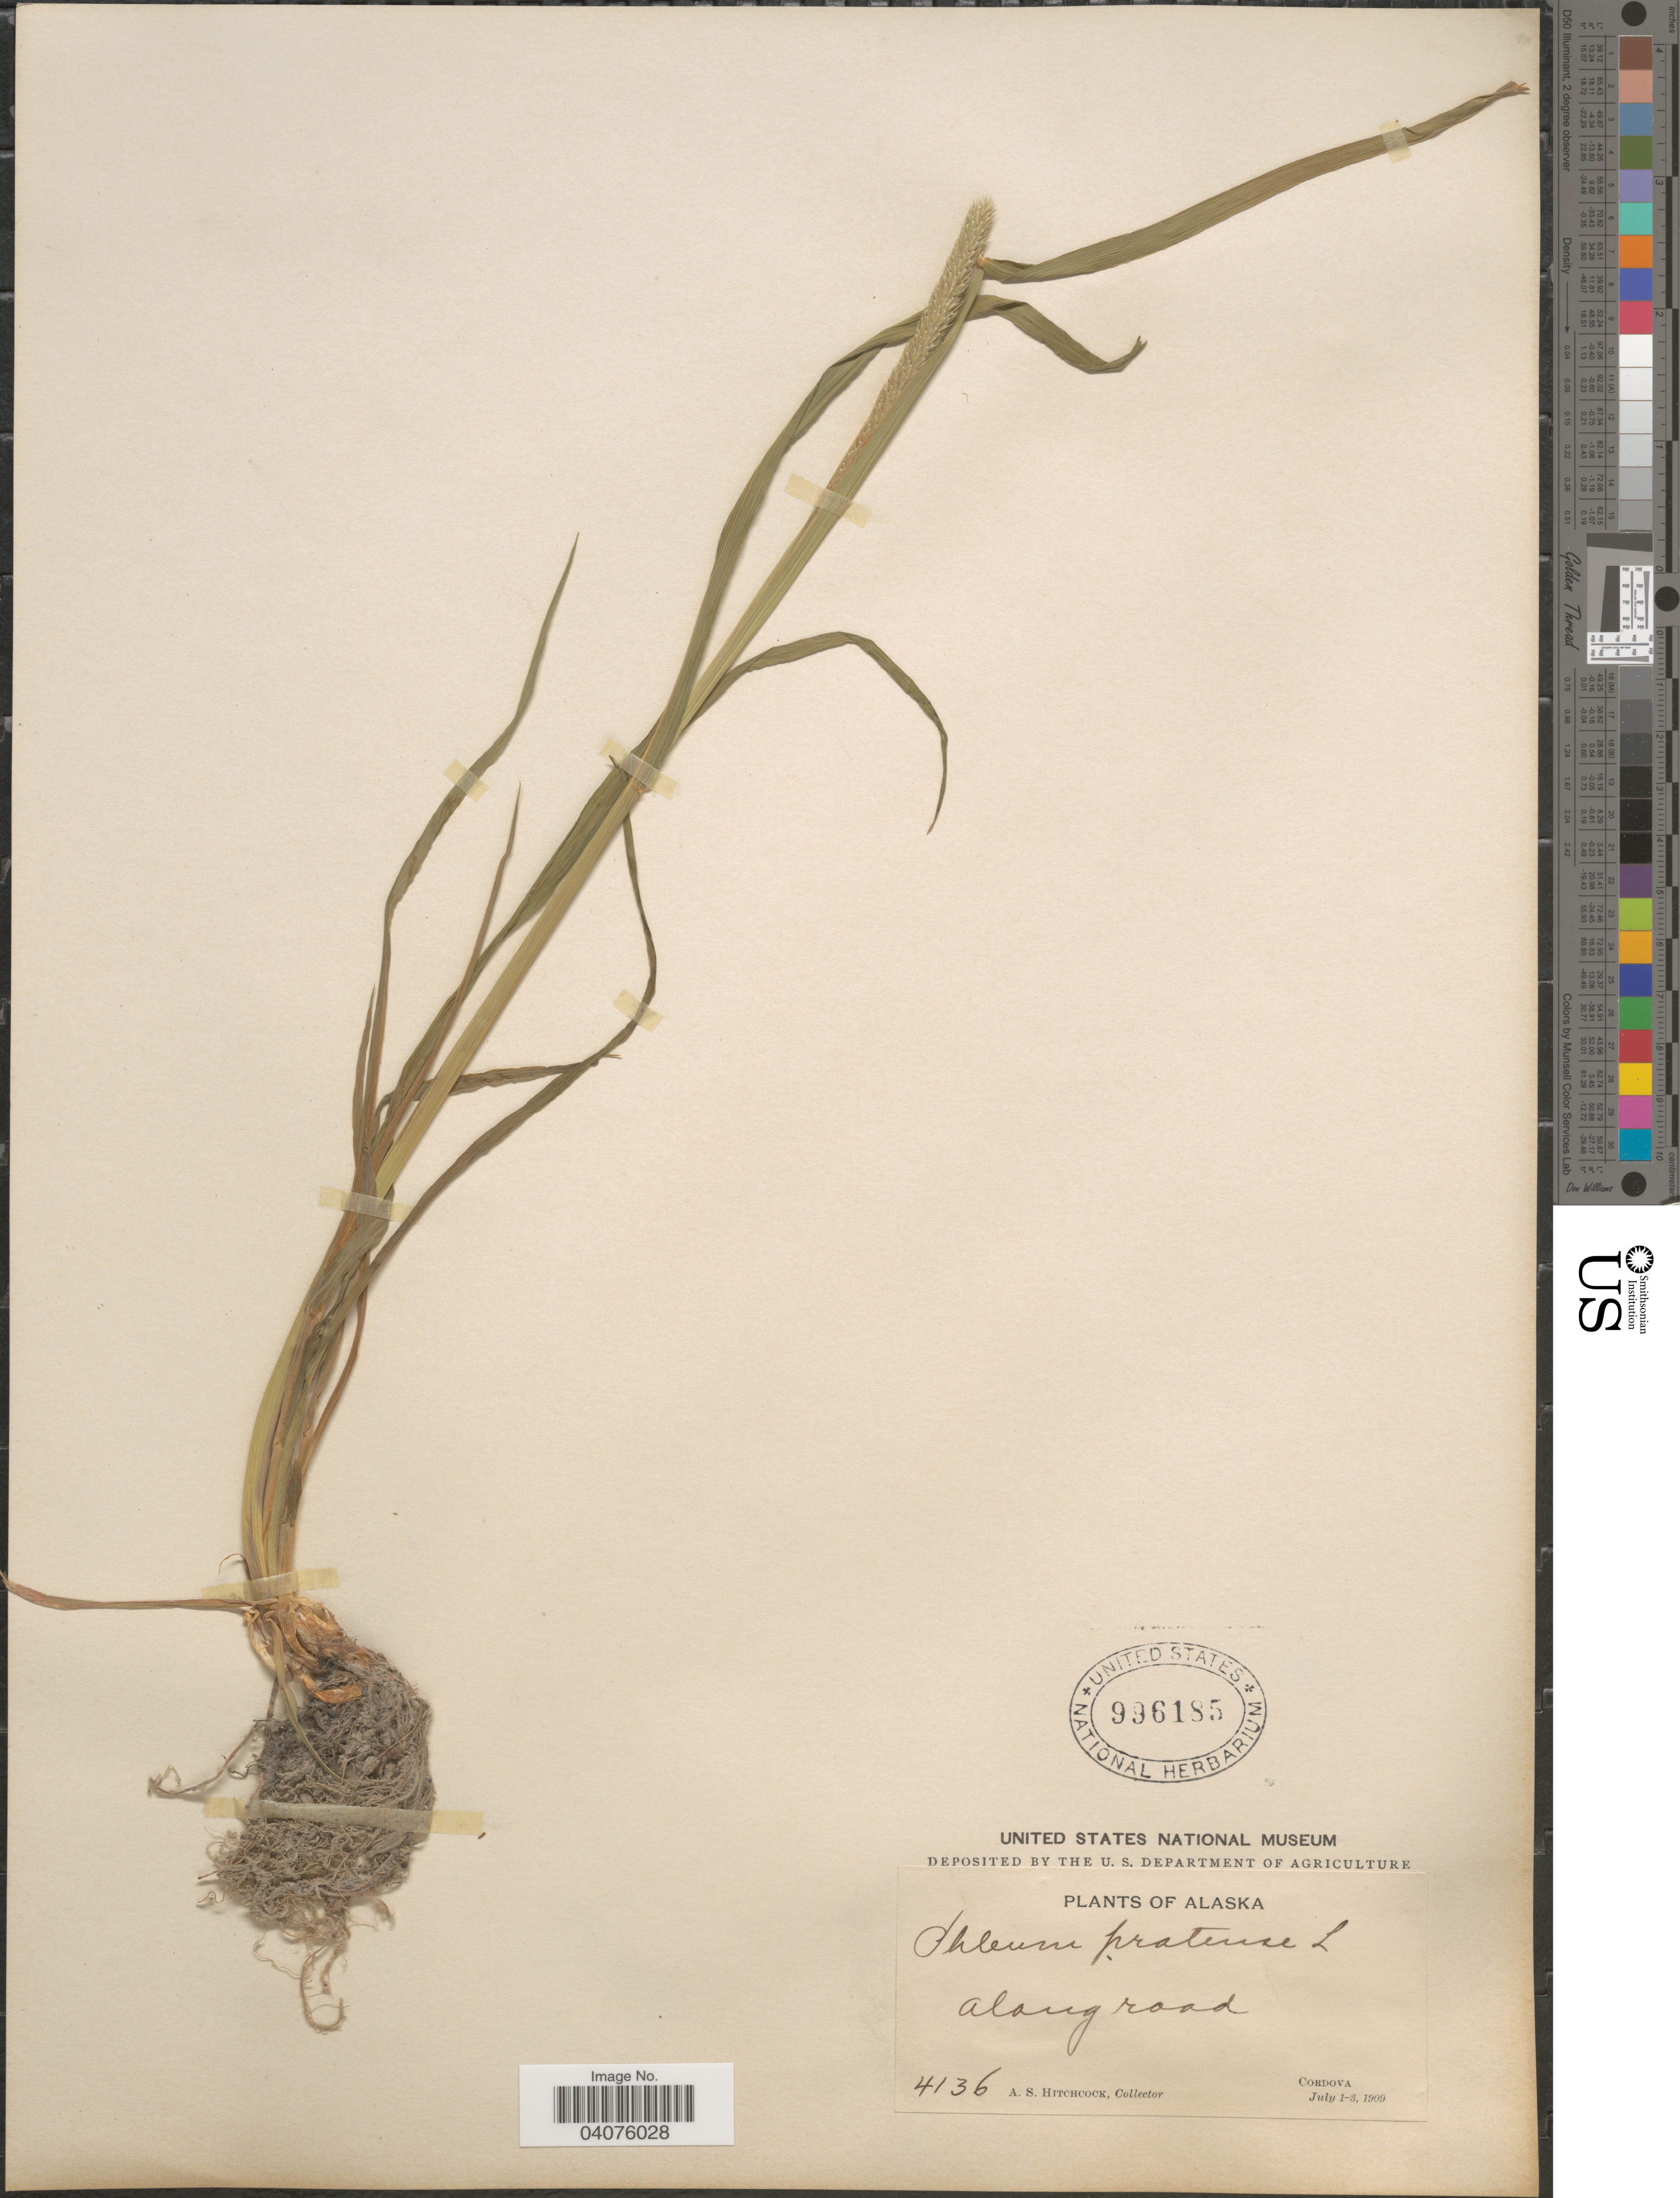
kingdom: Plantae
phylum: Tracheophyta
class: Liliopsida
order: Poales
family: Poaceae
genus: Phleum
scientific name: Phleum pratense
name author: L.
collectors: A. S. Hitchcock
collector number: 4136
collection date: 1909-07-01/1909-07-03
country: United States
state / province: Alaska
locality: Along road. Cordova.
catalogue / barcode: US 996185